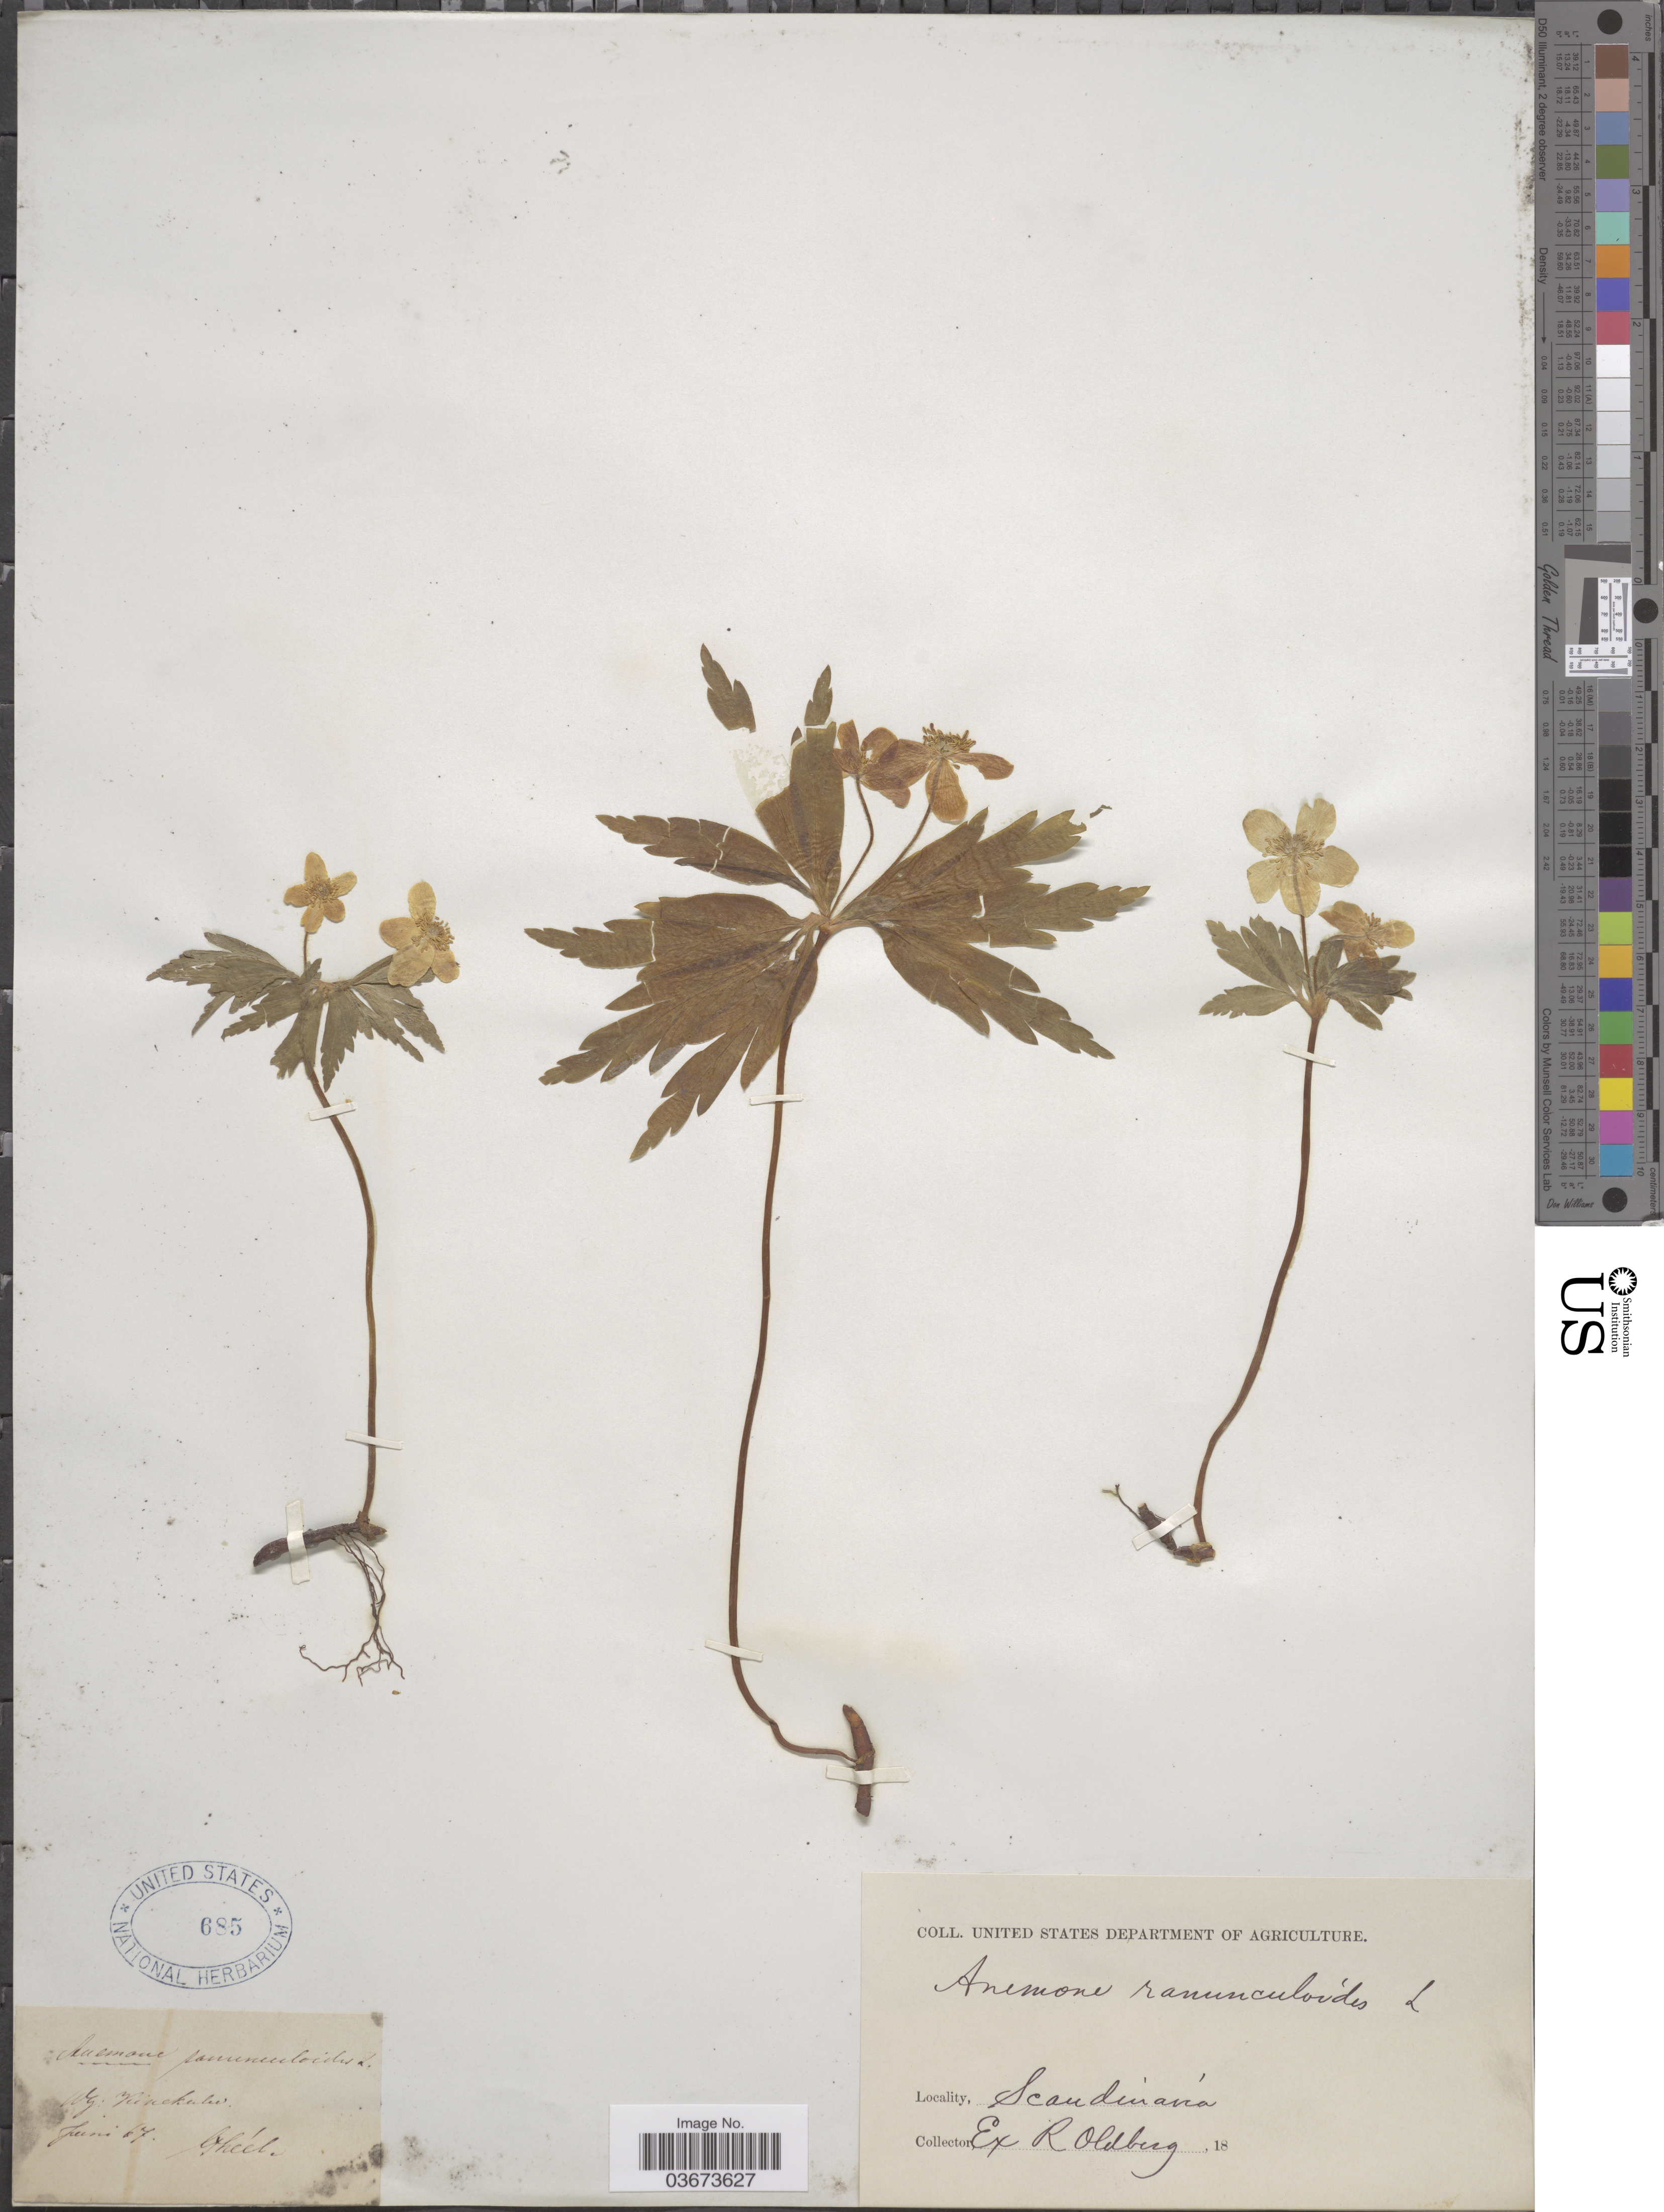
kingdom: Plantae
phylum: Tracheophyta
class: Magnoliopsida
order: Ranunculales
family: Ranunculaceae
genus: Anemone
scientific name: Anemone ranunculoides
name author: L.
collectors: R. Oldberg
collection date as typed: Transcribed d/m/y: /6/67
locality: Wg [interpreted]. Kinekulu [interpreted]. Bjheel [interpreted]. Scandinavia.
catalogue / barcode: US 685